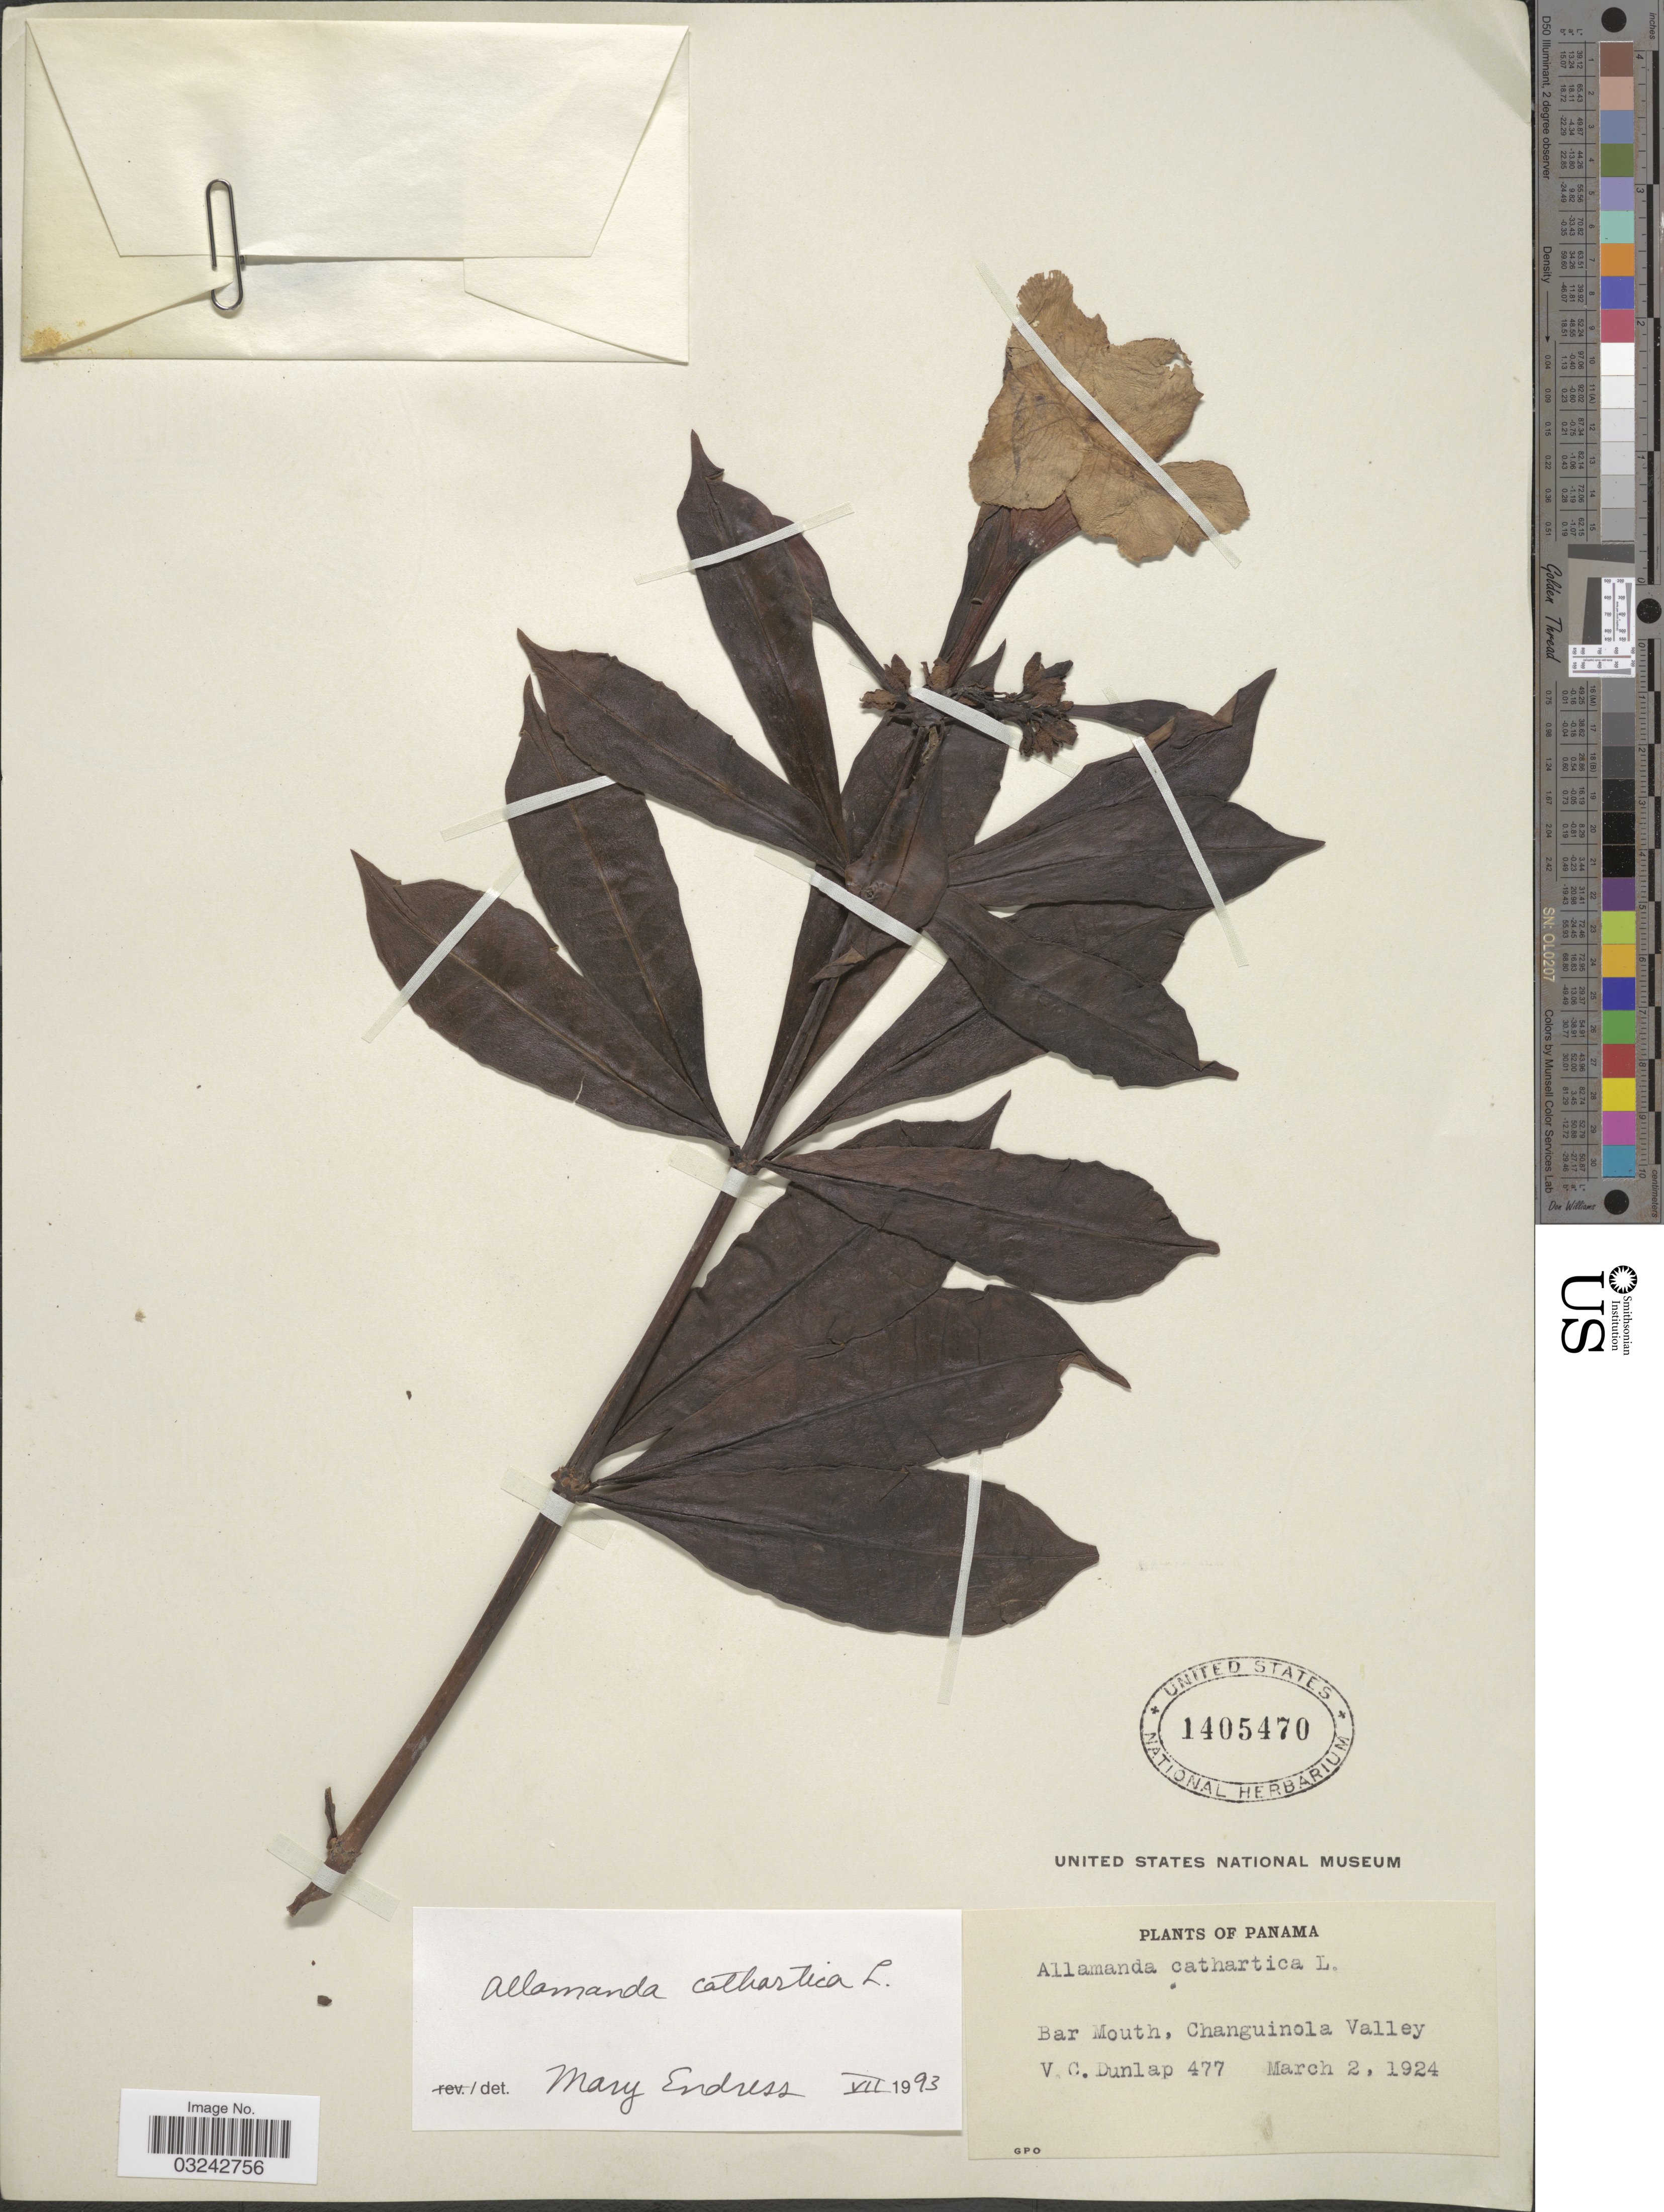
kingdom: Plantae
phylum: Tracheophyta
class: Magnoliopsida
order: Gentianales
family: Apocynaceae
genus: Allamanda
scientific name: Allamanda cathartica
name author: L.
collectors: V. C. Dunlap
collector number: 477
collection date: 1924-03-02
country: Panama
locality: Bar Mouth, Changuinola Valley.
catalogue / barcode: US 1405470